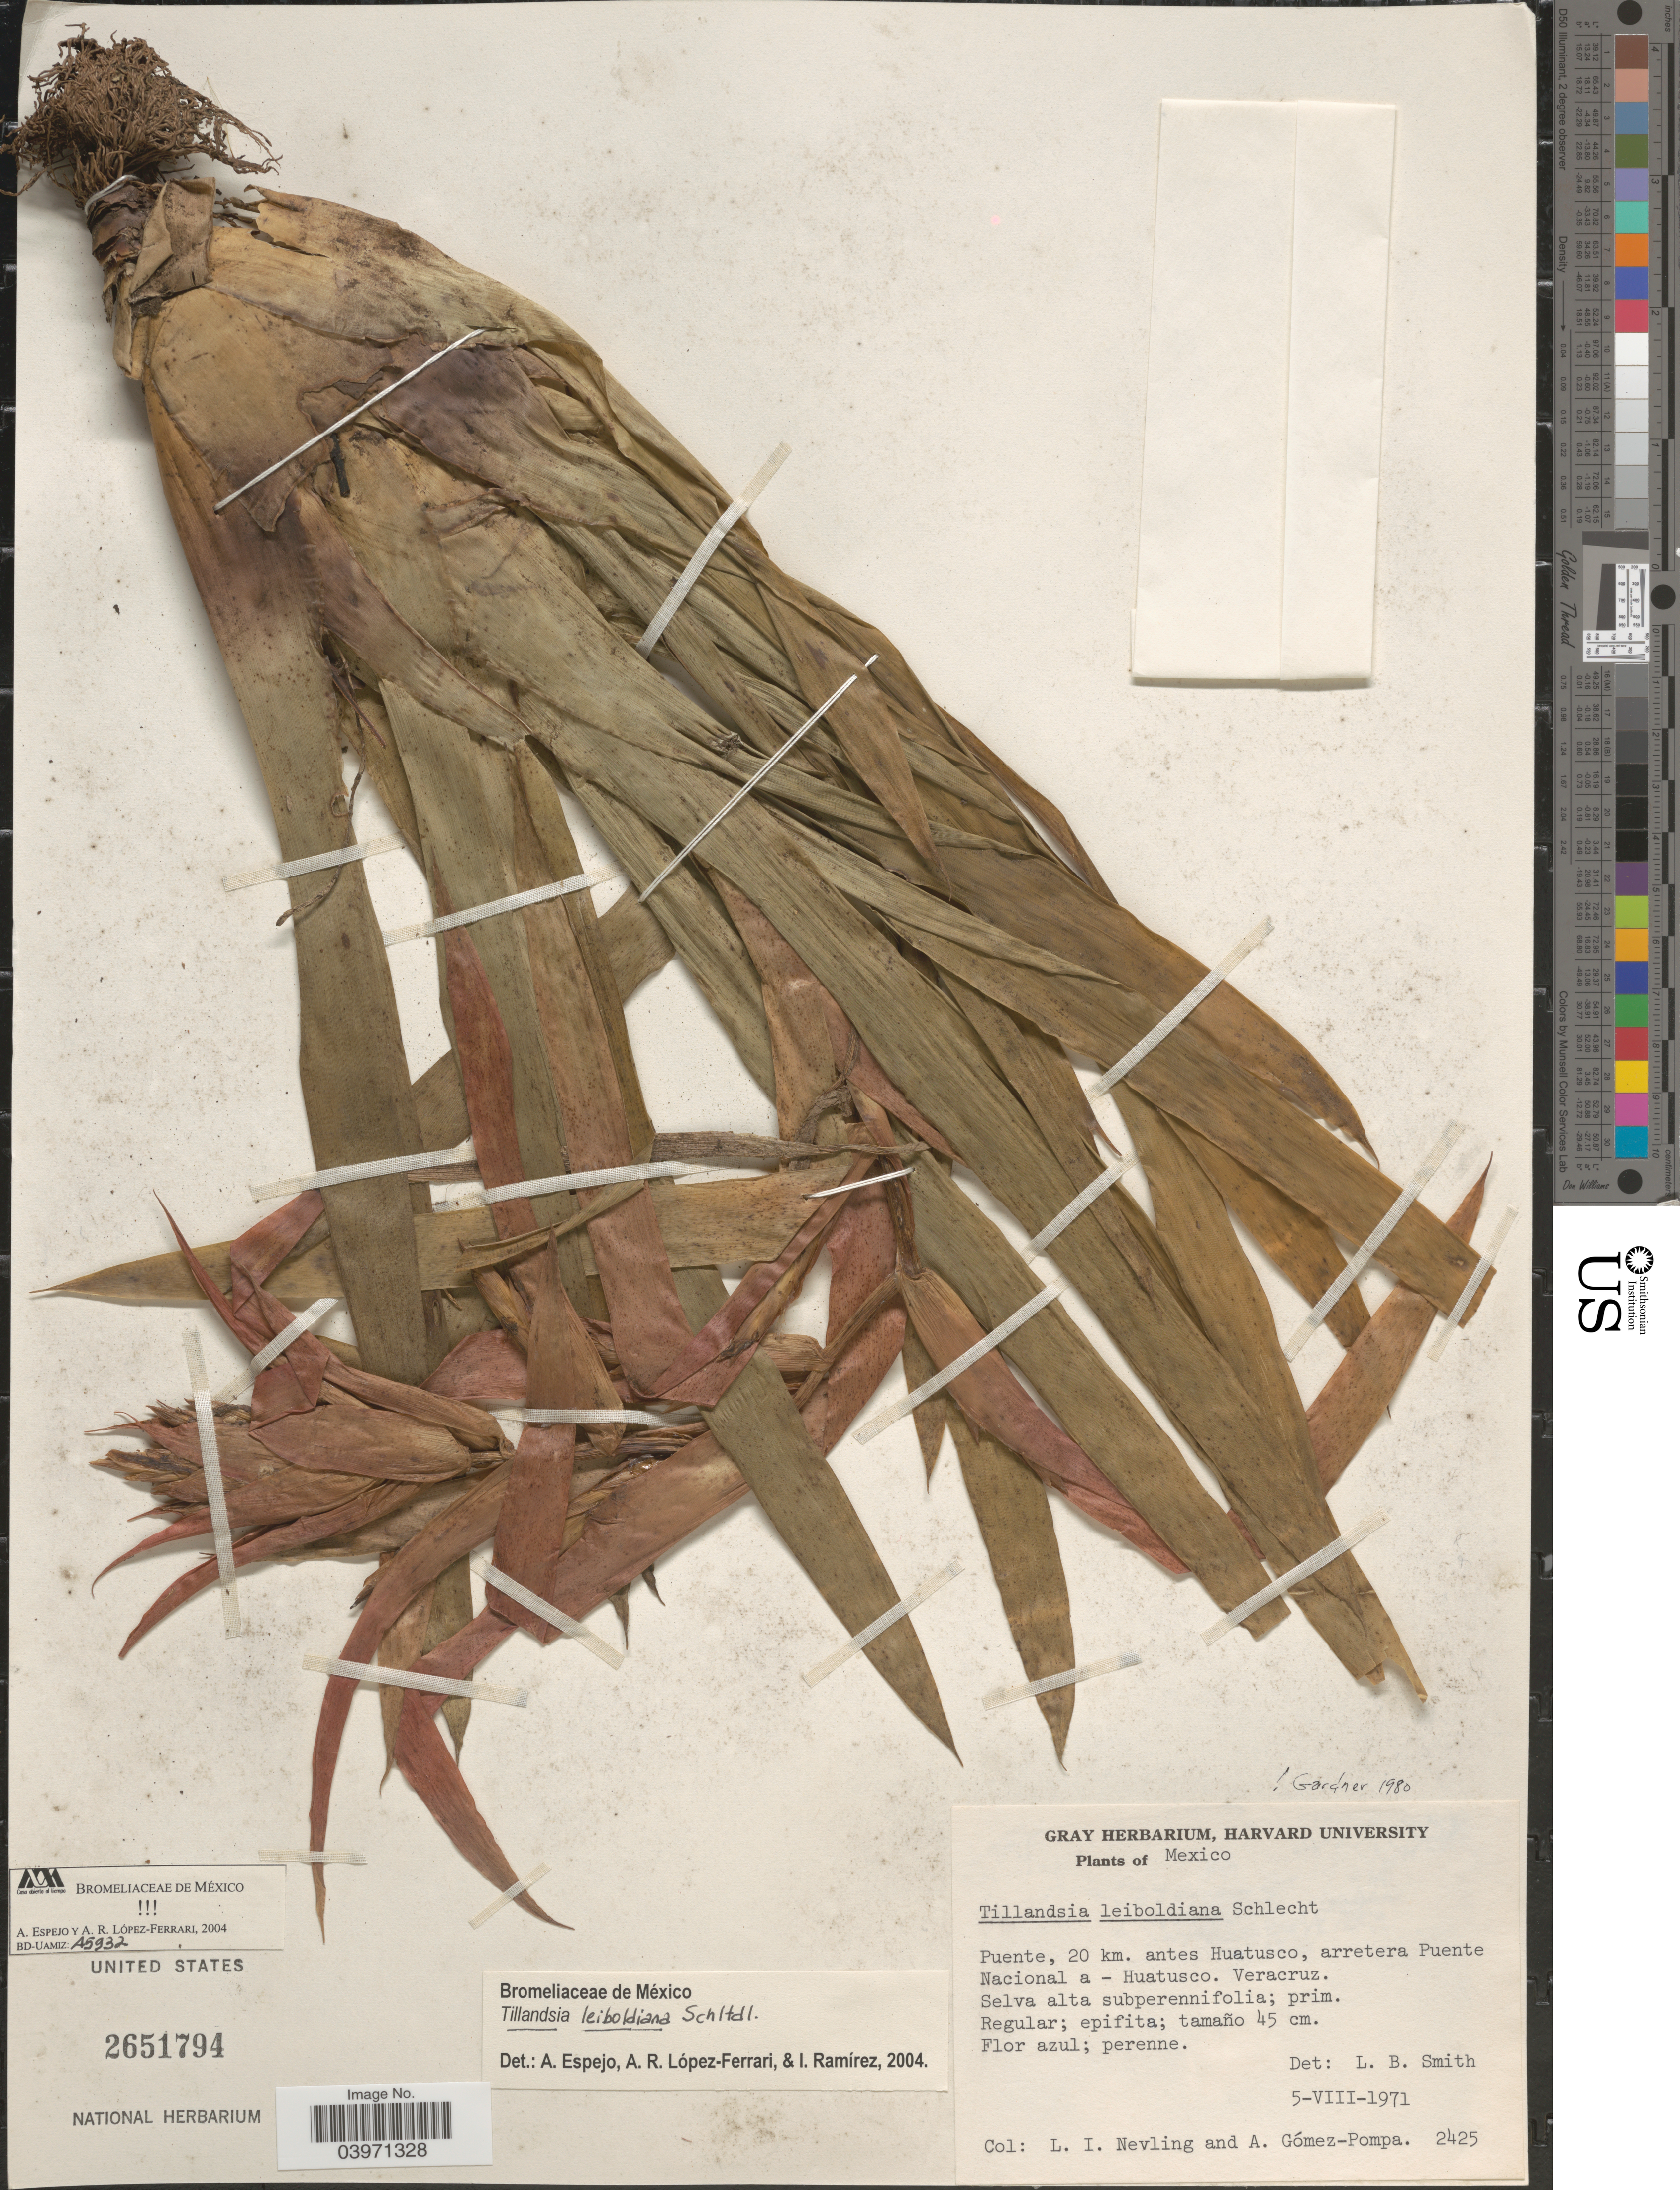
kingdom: Plantae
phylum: Tracheophyta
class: Liliopsida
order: Poales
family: Bromeliaceae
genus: Tillandsia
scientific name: Tillandsia leiboldiana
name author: Schltdl.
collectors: L. Nevling & A. Gómez Pompa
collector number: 2425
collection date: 1971-08-05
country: Mexico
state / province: Veracruz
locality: Puente, 20 km. antes Huatusco, arretera Puente Nacional a - Huatusco. Veracruz.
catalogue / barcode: US 2651794